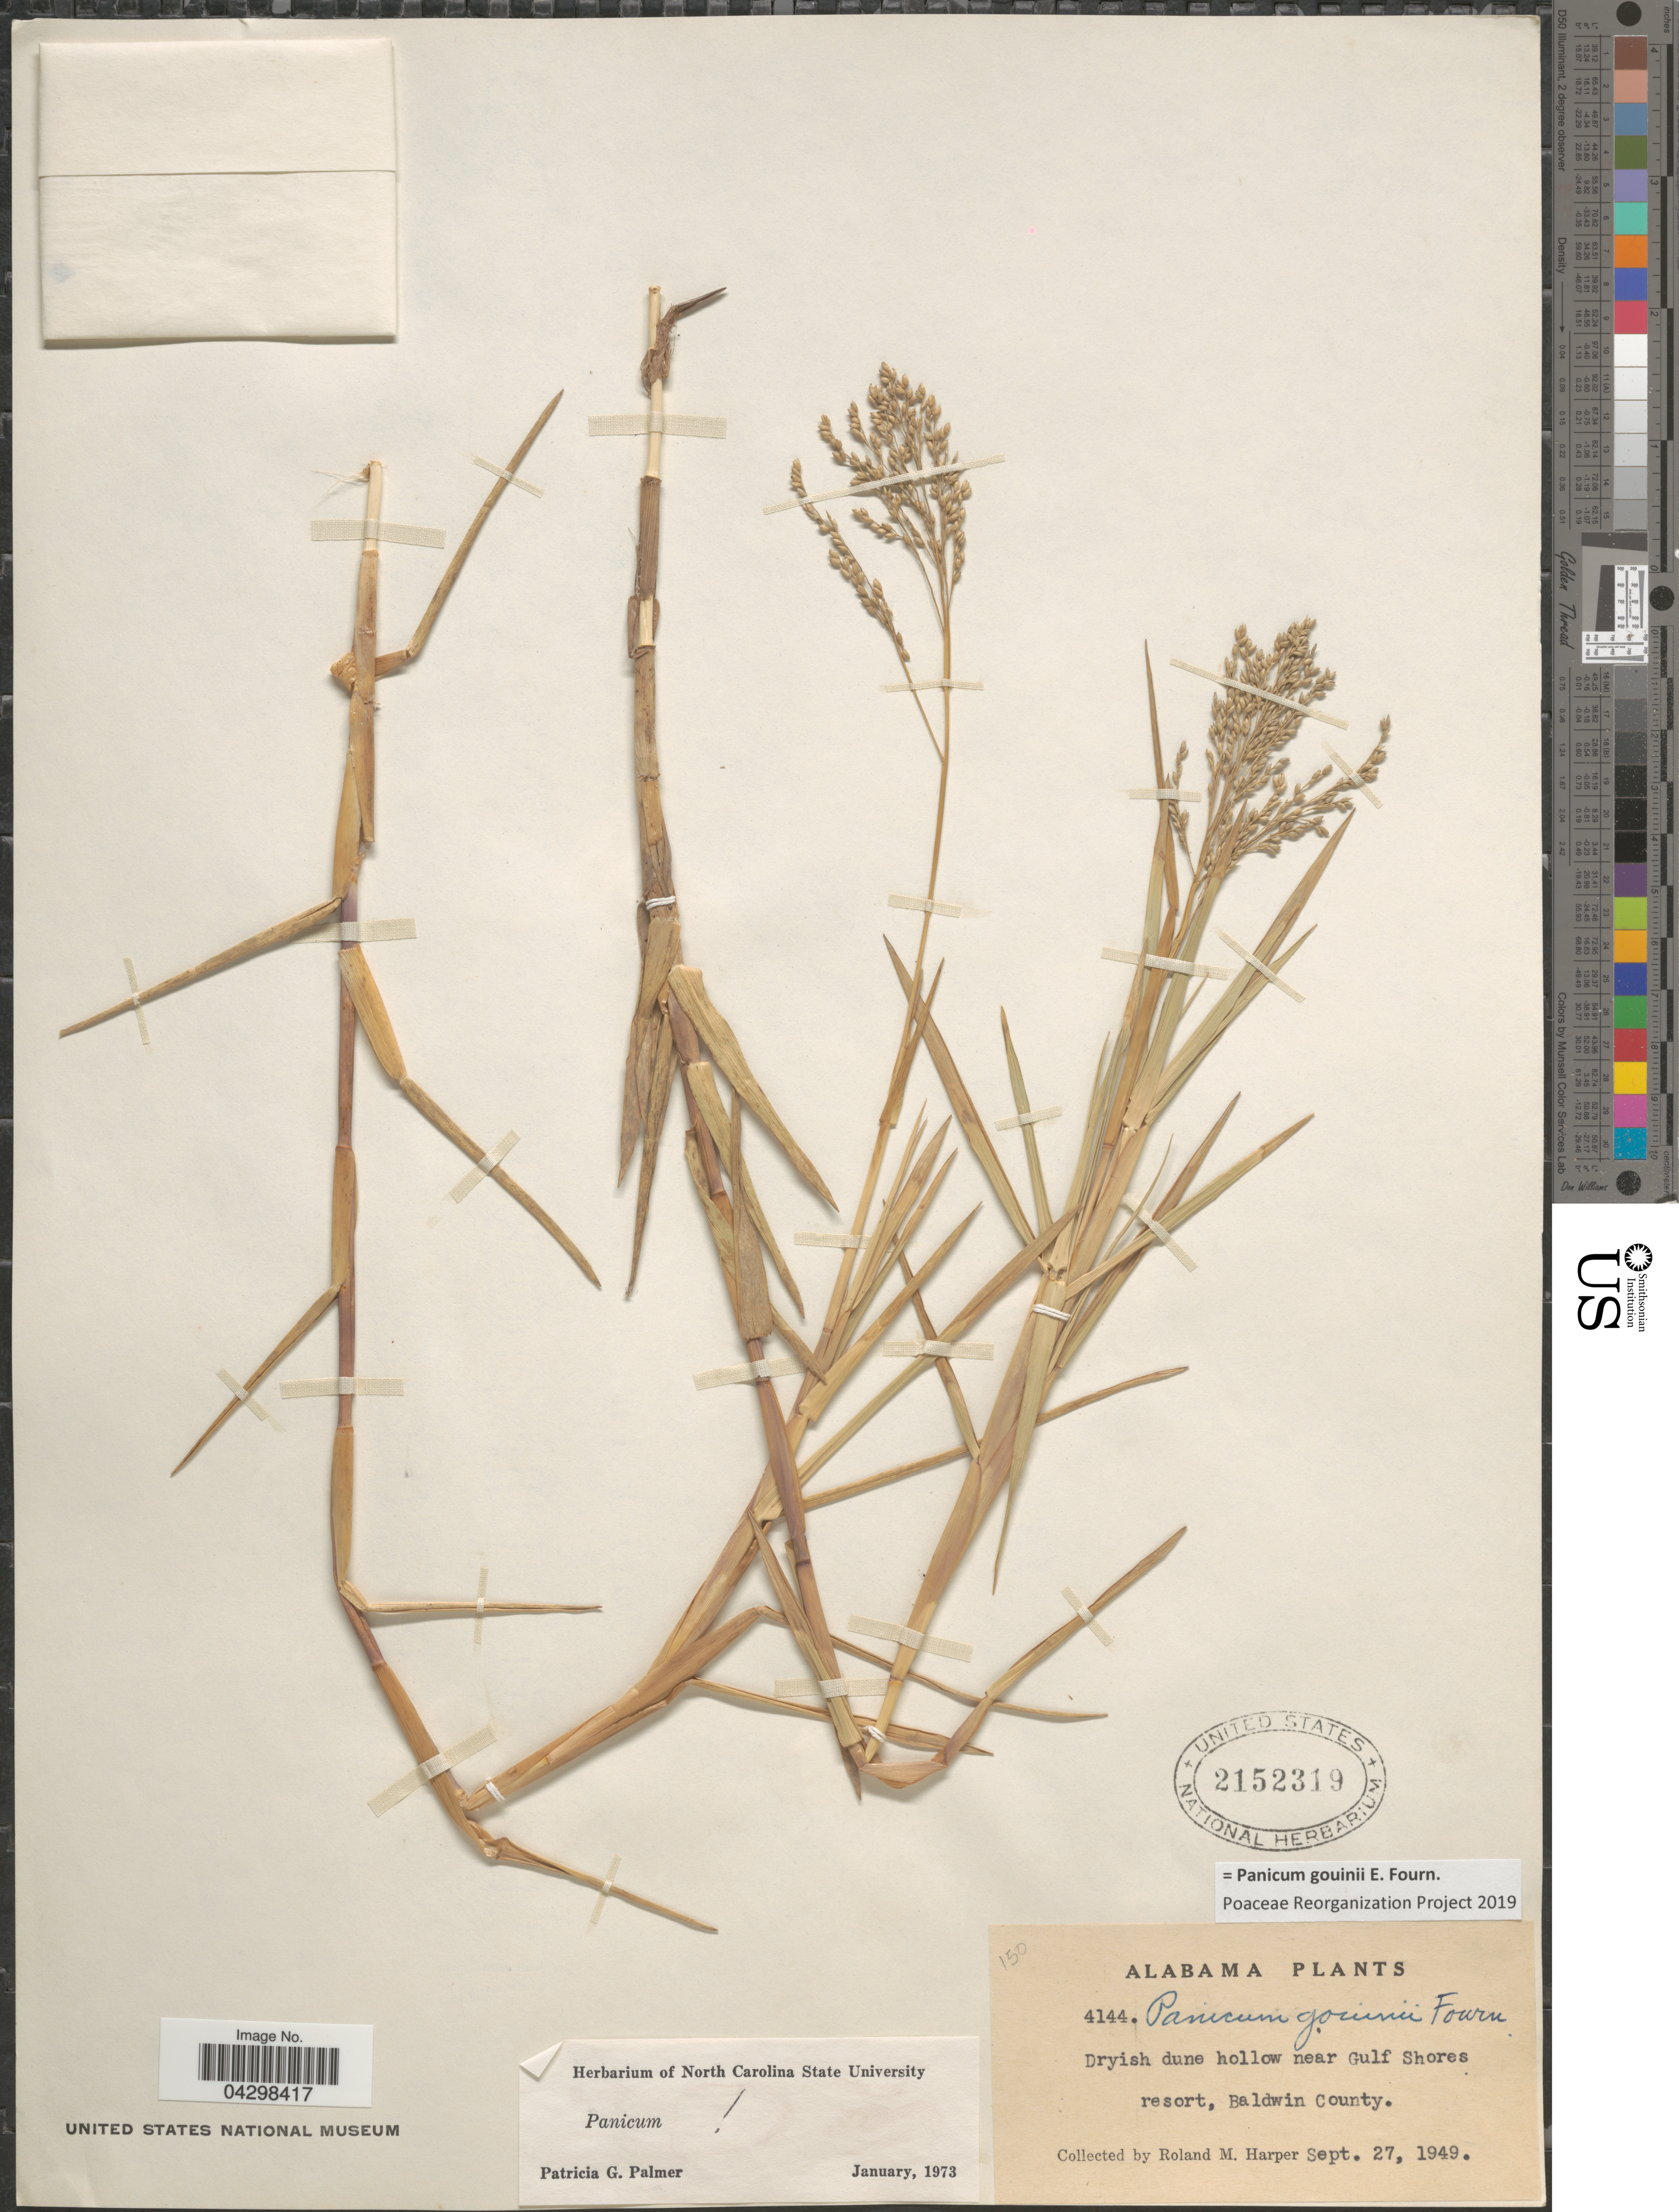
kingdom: Plantae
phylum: Tracheophyta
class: Liliopsida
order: Poales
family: Poaceae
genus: Panicum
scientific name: Panicum gouinii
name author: E. Fourn.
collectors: R. M. Harper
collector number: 4144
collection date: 1949-09-27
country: United States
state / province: Alabama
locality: Dryish dune hollow near Guld Shores resort, Baldwin County.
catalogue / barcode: US 2152319